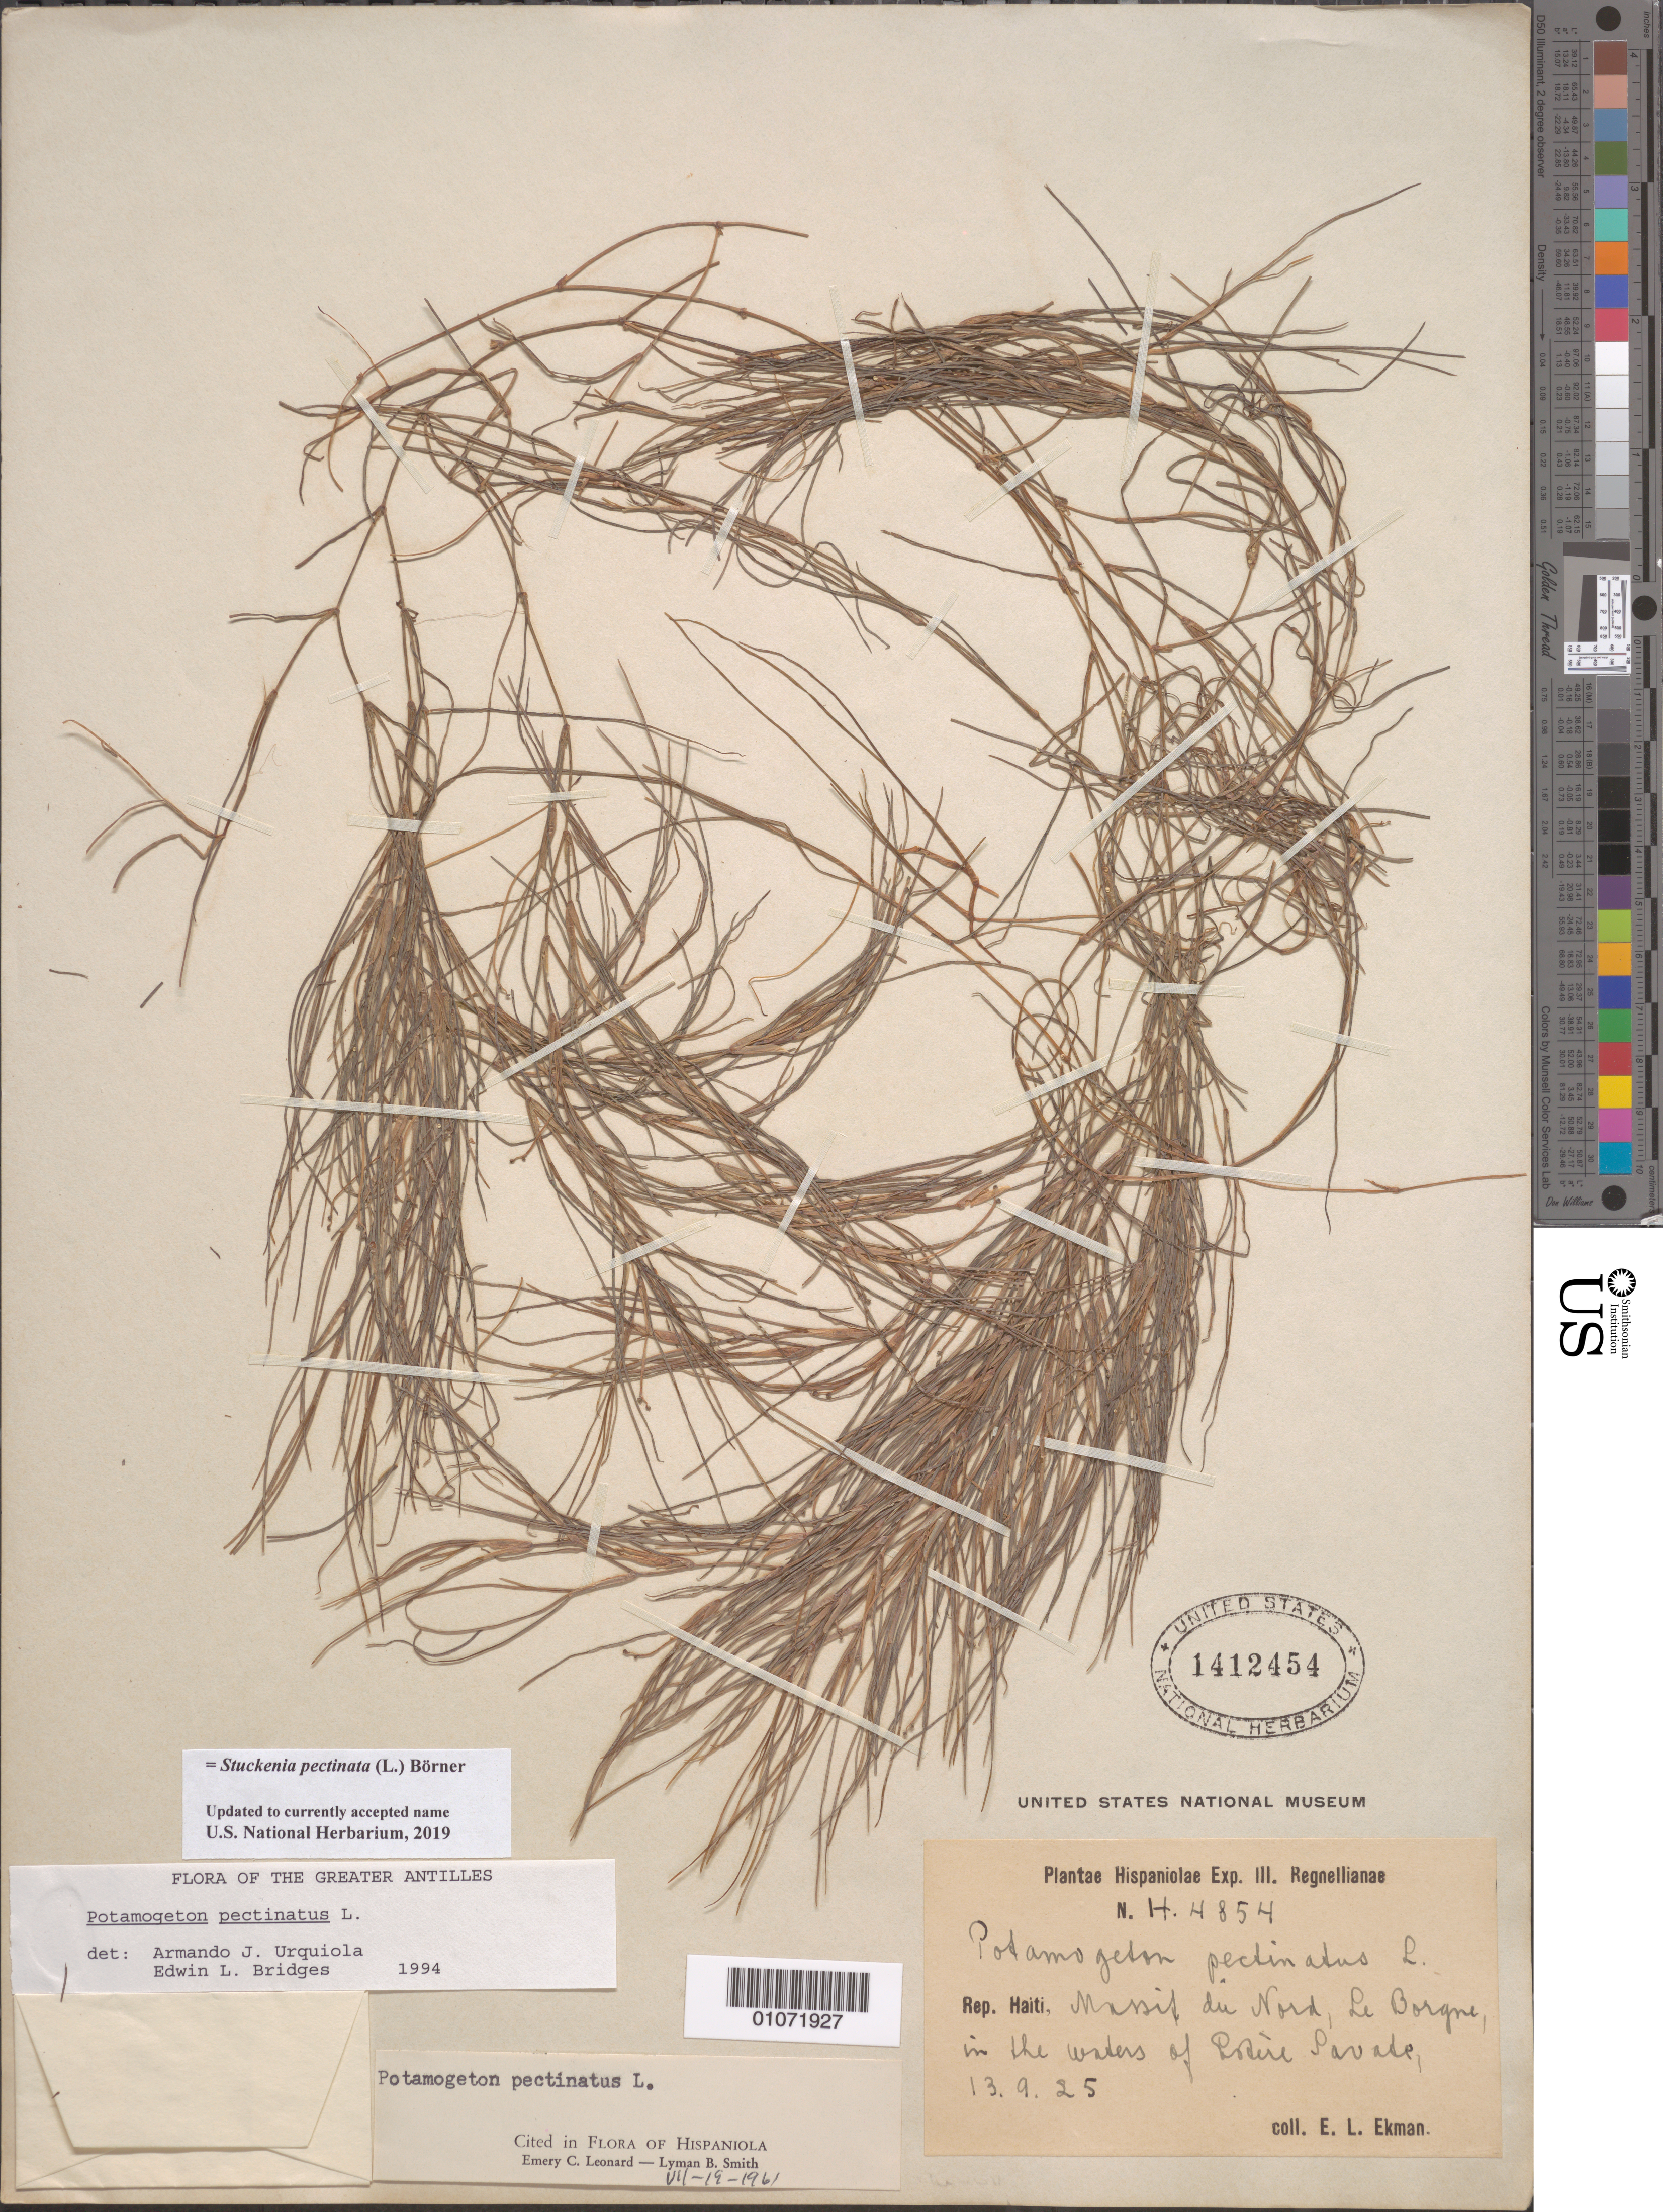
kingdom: Plantae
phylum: Tracheophyta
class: Liliopsida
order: Alismatales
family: Potamogetonaceae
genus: Stuckenia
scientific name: Stuckenia pectinata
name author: (L.) Börner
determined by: Strong, Mark T., (BOT), Smithsonian Institution - National Museum of Natural History (UNITED STATES)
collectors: E. L. Ekman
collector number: H 854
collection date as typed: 13 Sep 1925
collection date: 1925-09-13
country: Haiti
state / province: Nord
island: Hispaniola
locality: Massif du Nord, la Bosque, in the waters of riou ponde.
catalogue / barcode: US 1412454